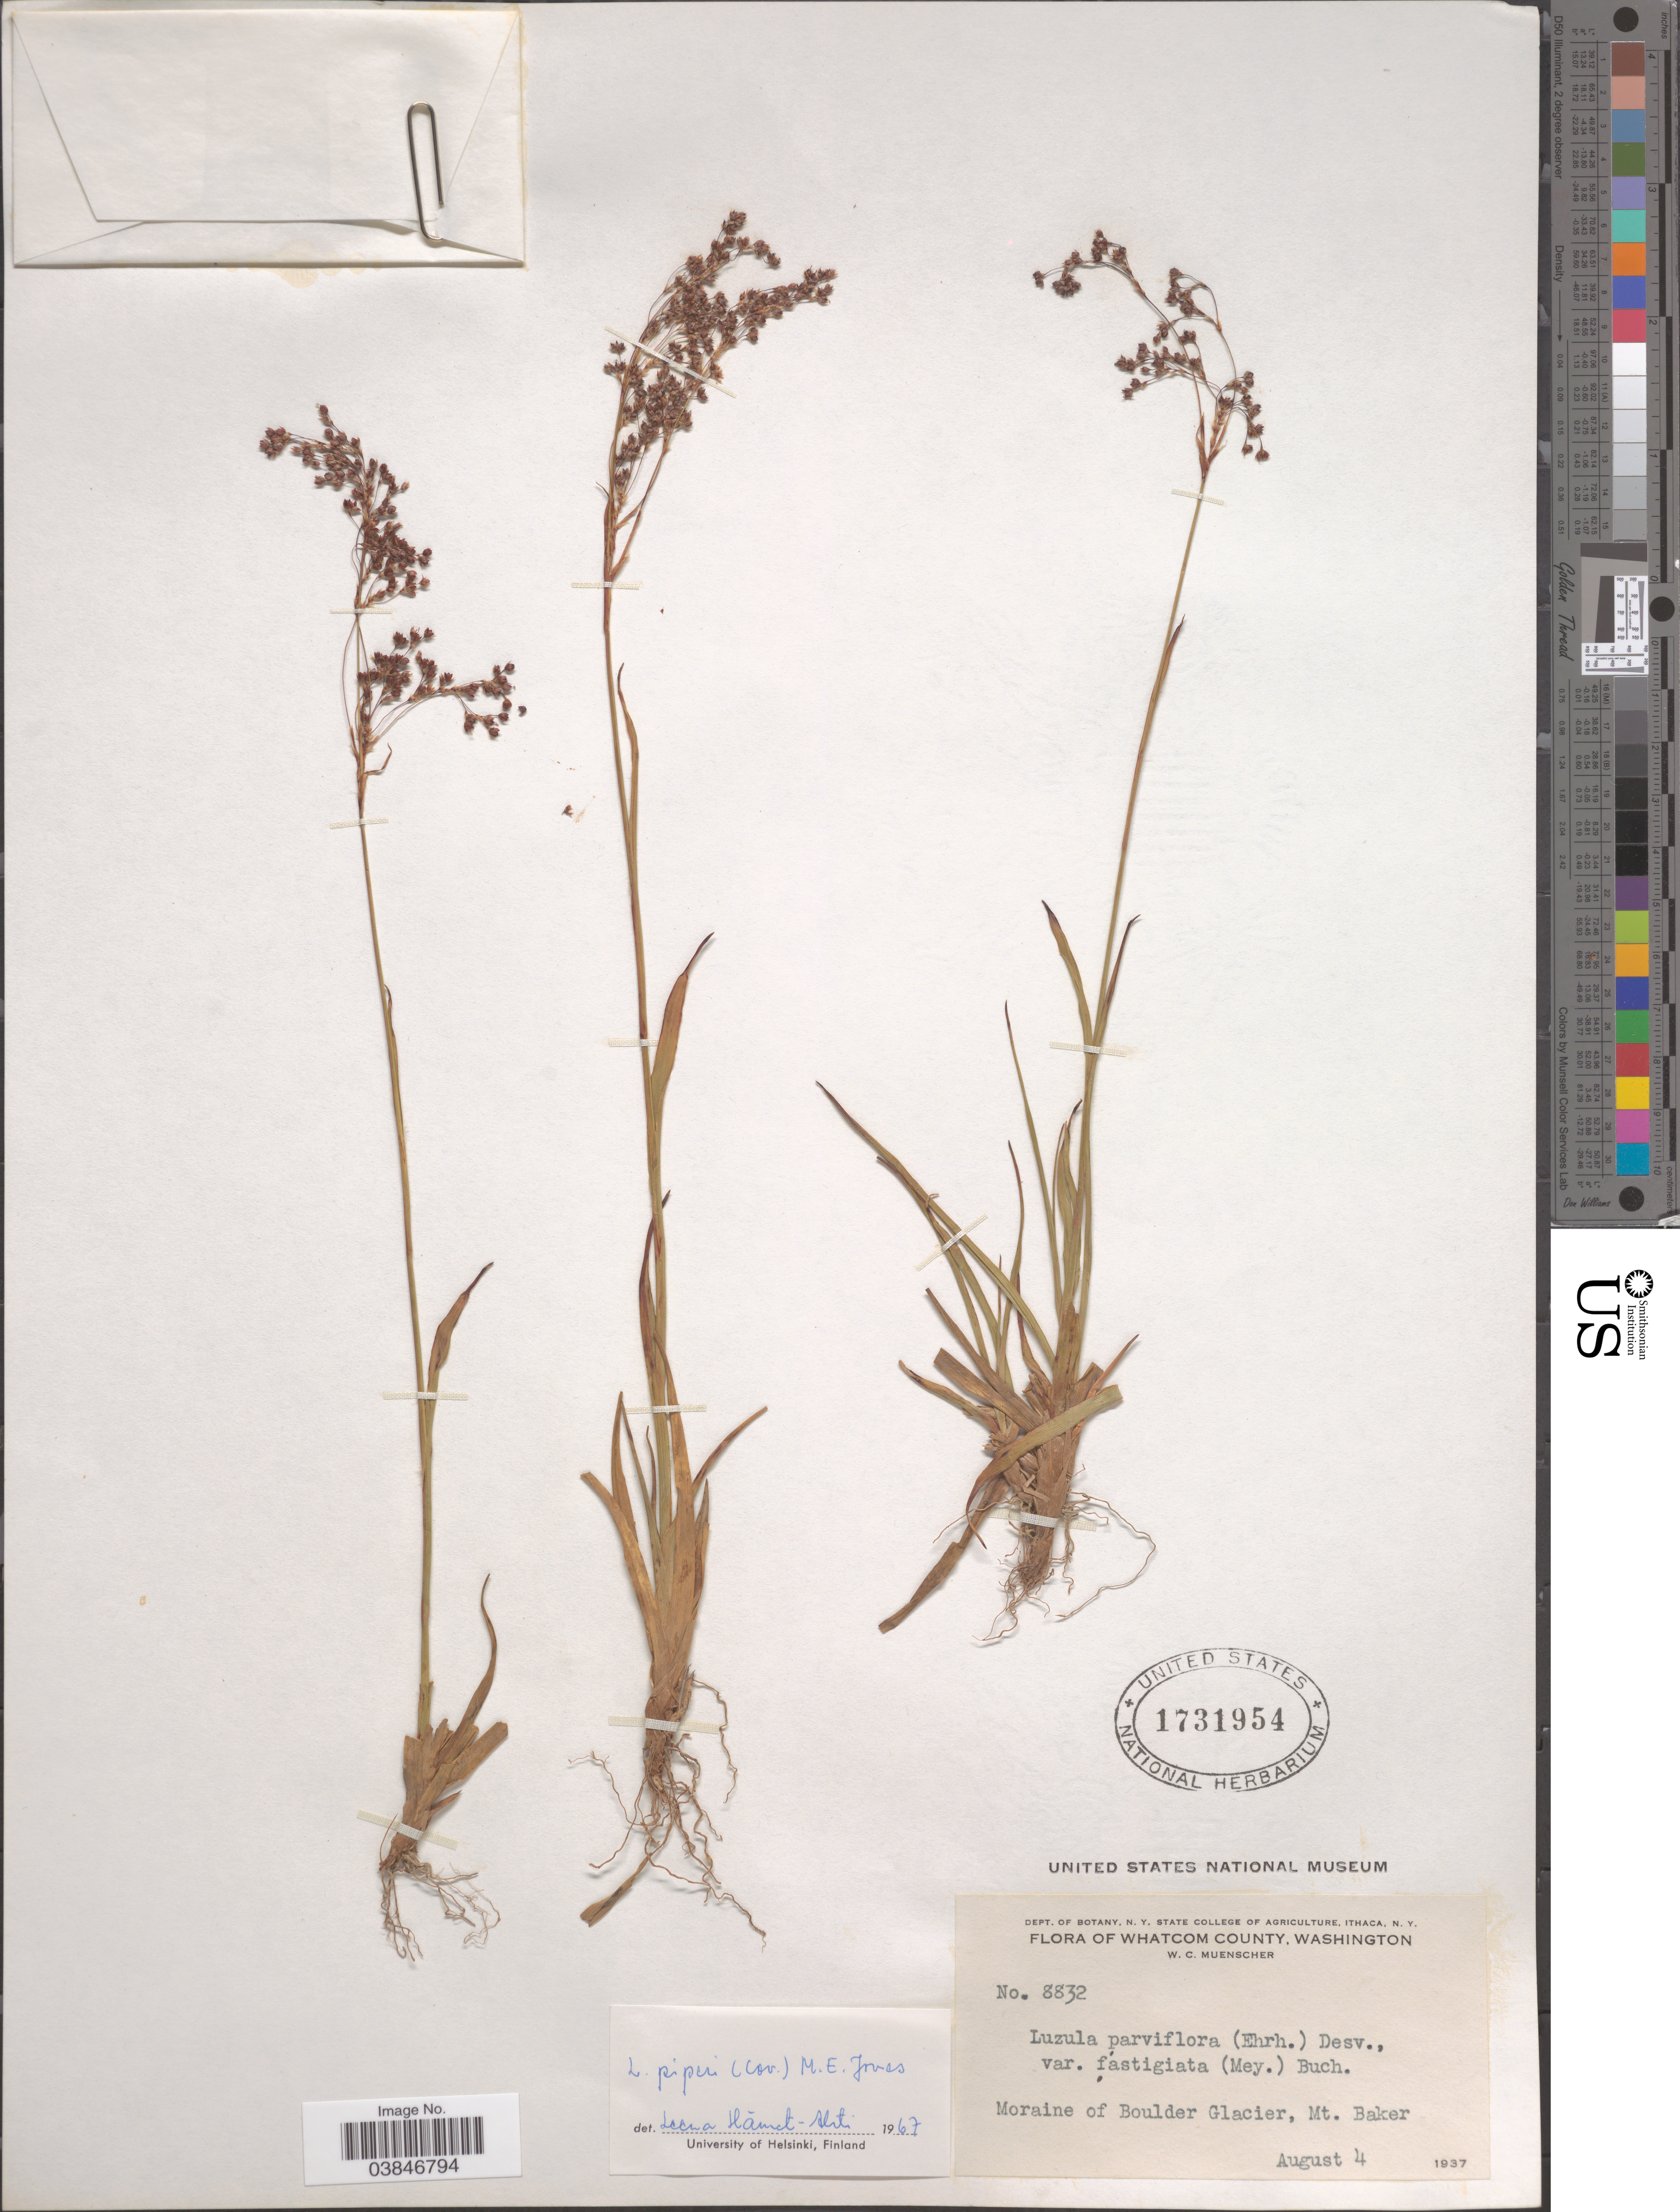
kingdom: Plantae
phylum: Tracheophyta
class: Liliopsida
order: Poales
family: Juncaceae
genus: Luzula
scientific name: Luzula piperi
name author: (Coville) M.E. Jones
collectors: W. Muenscher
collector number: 8832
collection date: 1937-08-04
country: United States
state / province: Washington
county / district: Whatcom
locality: Whatcom County. Moraine of Boulder Glacier, Mt. Baker.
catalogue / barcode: US 1731954